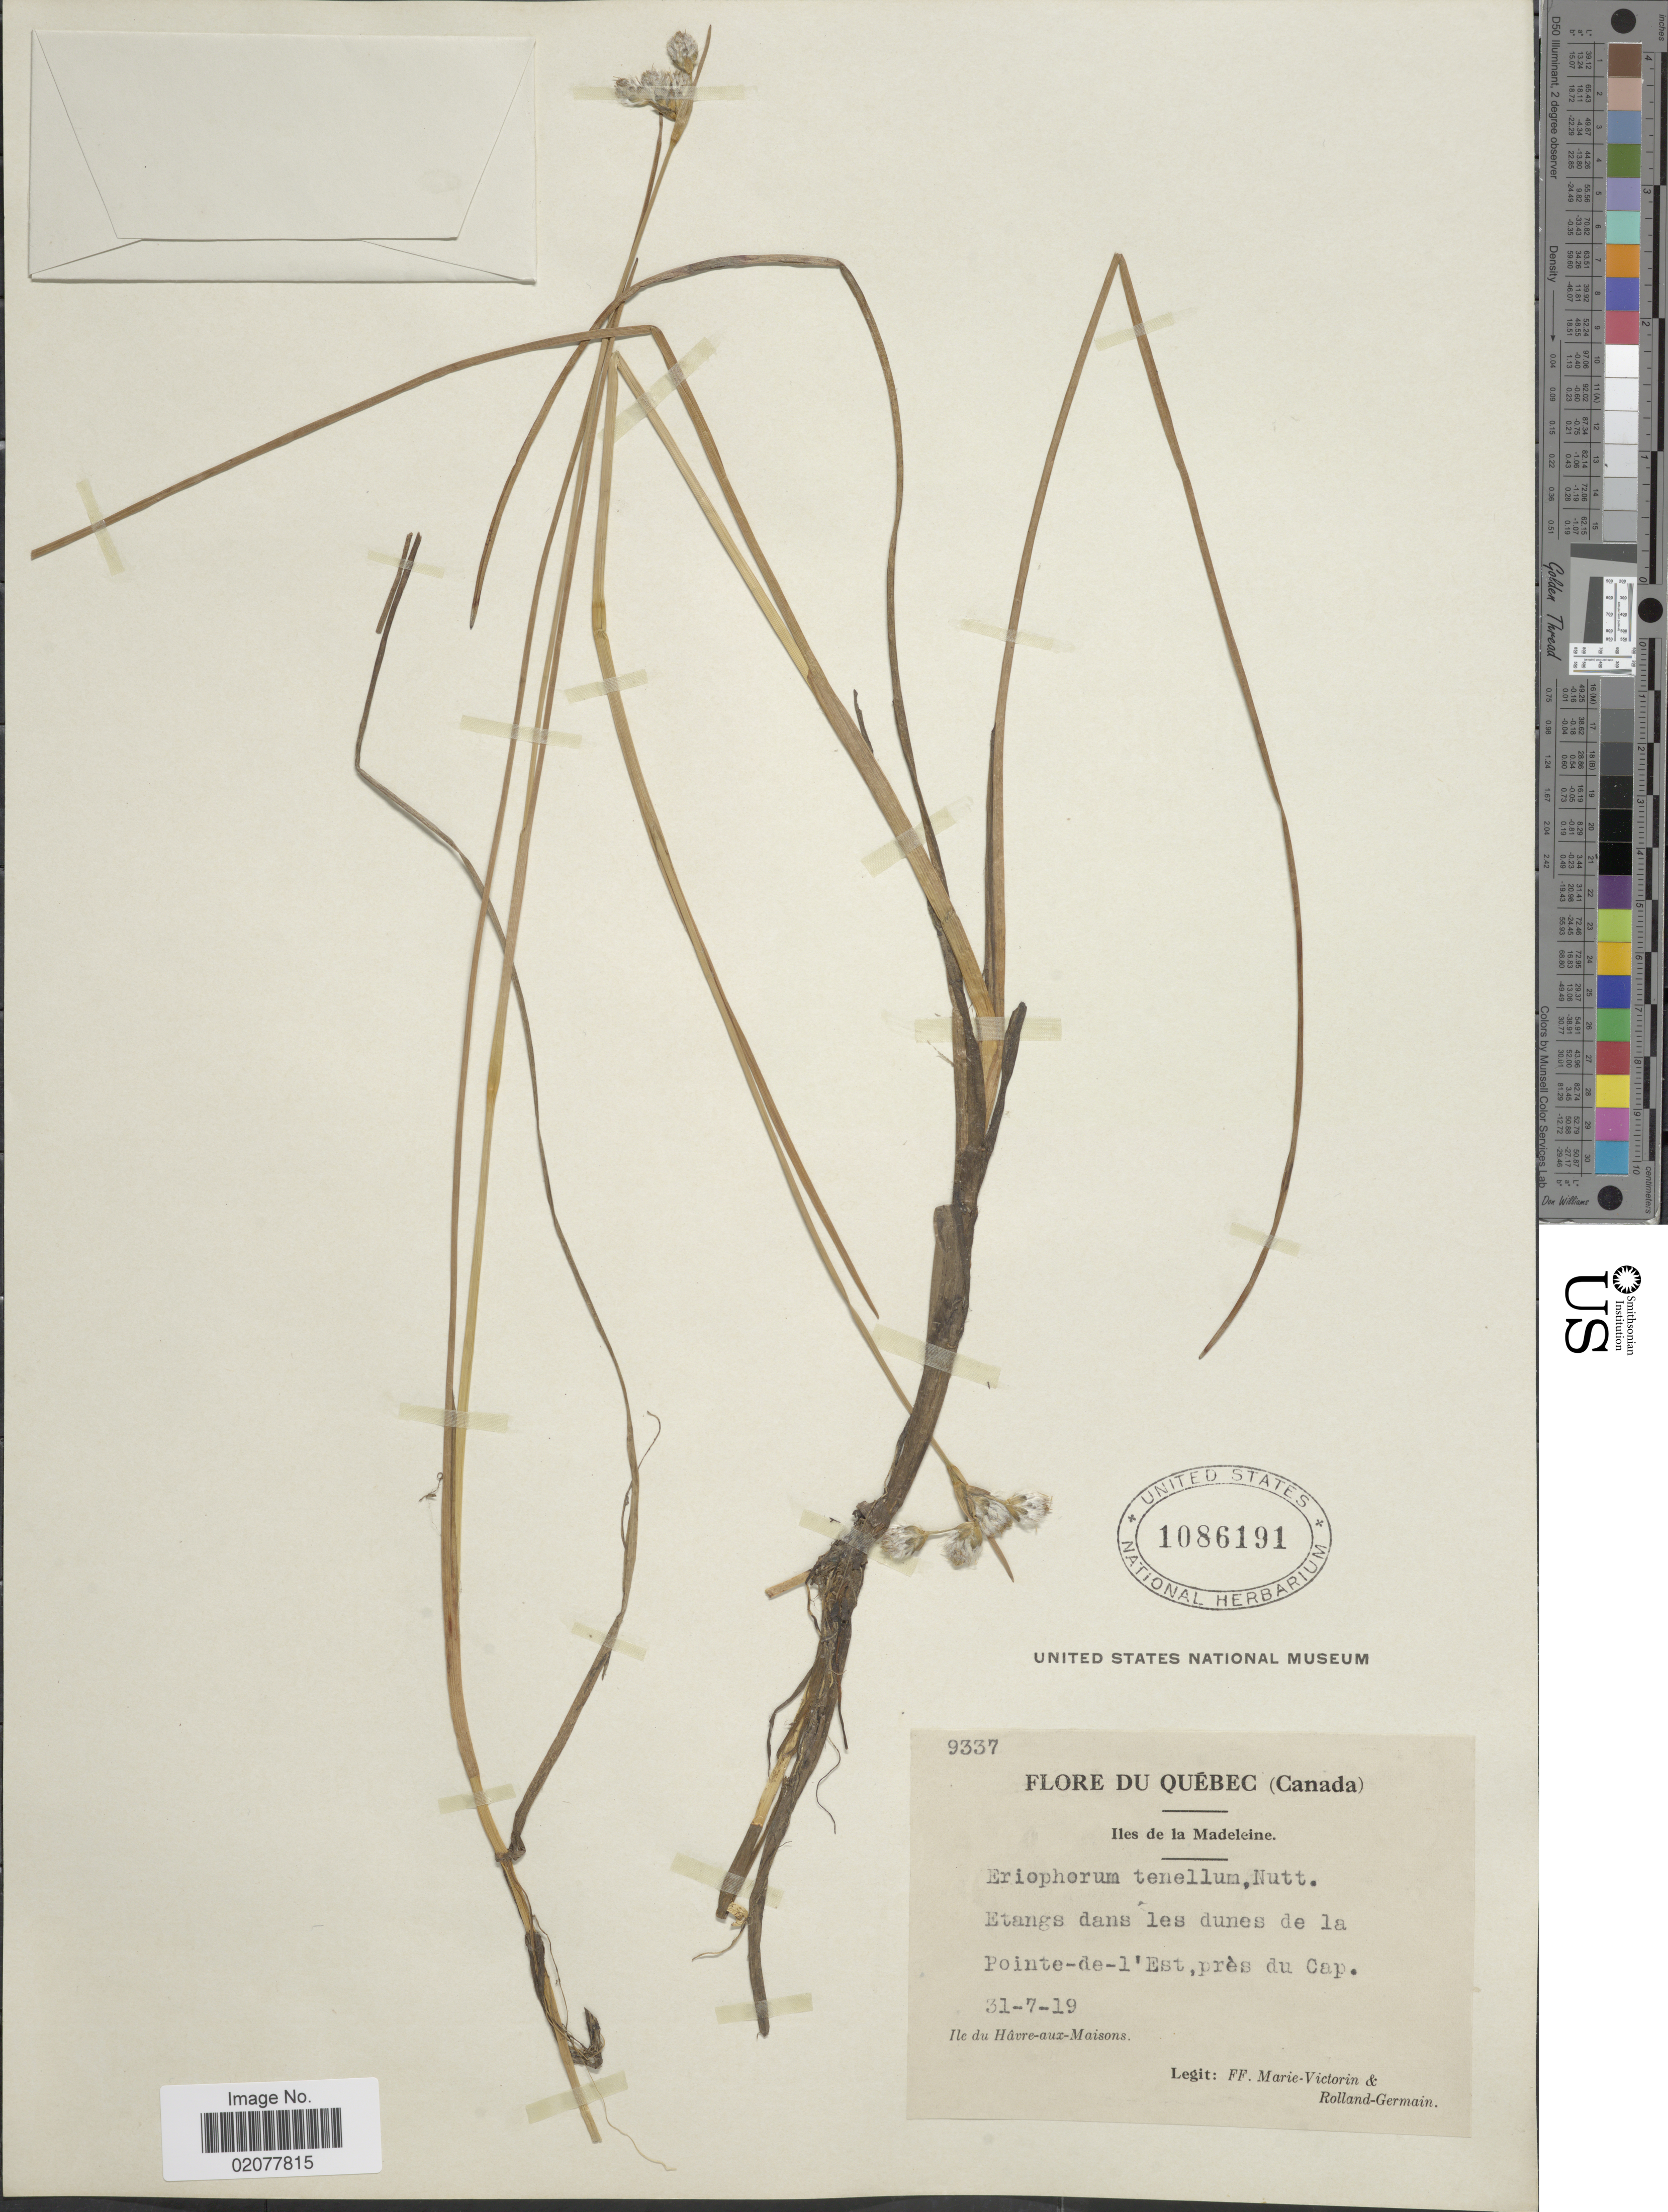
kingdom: Plantae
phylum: Tracheophyta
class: Liliopsida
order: Poales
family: Cyperaceae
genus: Eriophorum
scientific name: Eriophorum tenellum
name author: Nutt.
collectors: F. Marie-Victorin & Rolland-Germain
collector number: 9337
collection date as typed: Transcribed d/m/y: 31/7/19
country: Canada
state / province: Quebec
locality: Iles de la Madeleine. Etangs dans les dunes de la Pointe-de-l'Est, près du Cap. Ile du Hâvre-aux-Maisons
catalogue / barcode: US 1086191